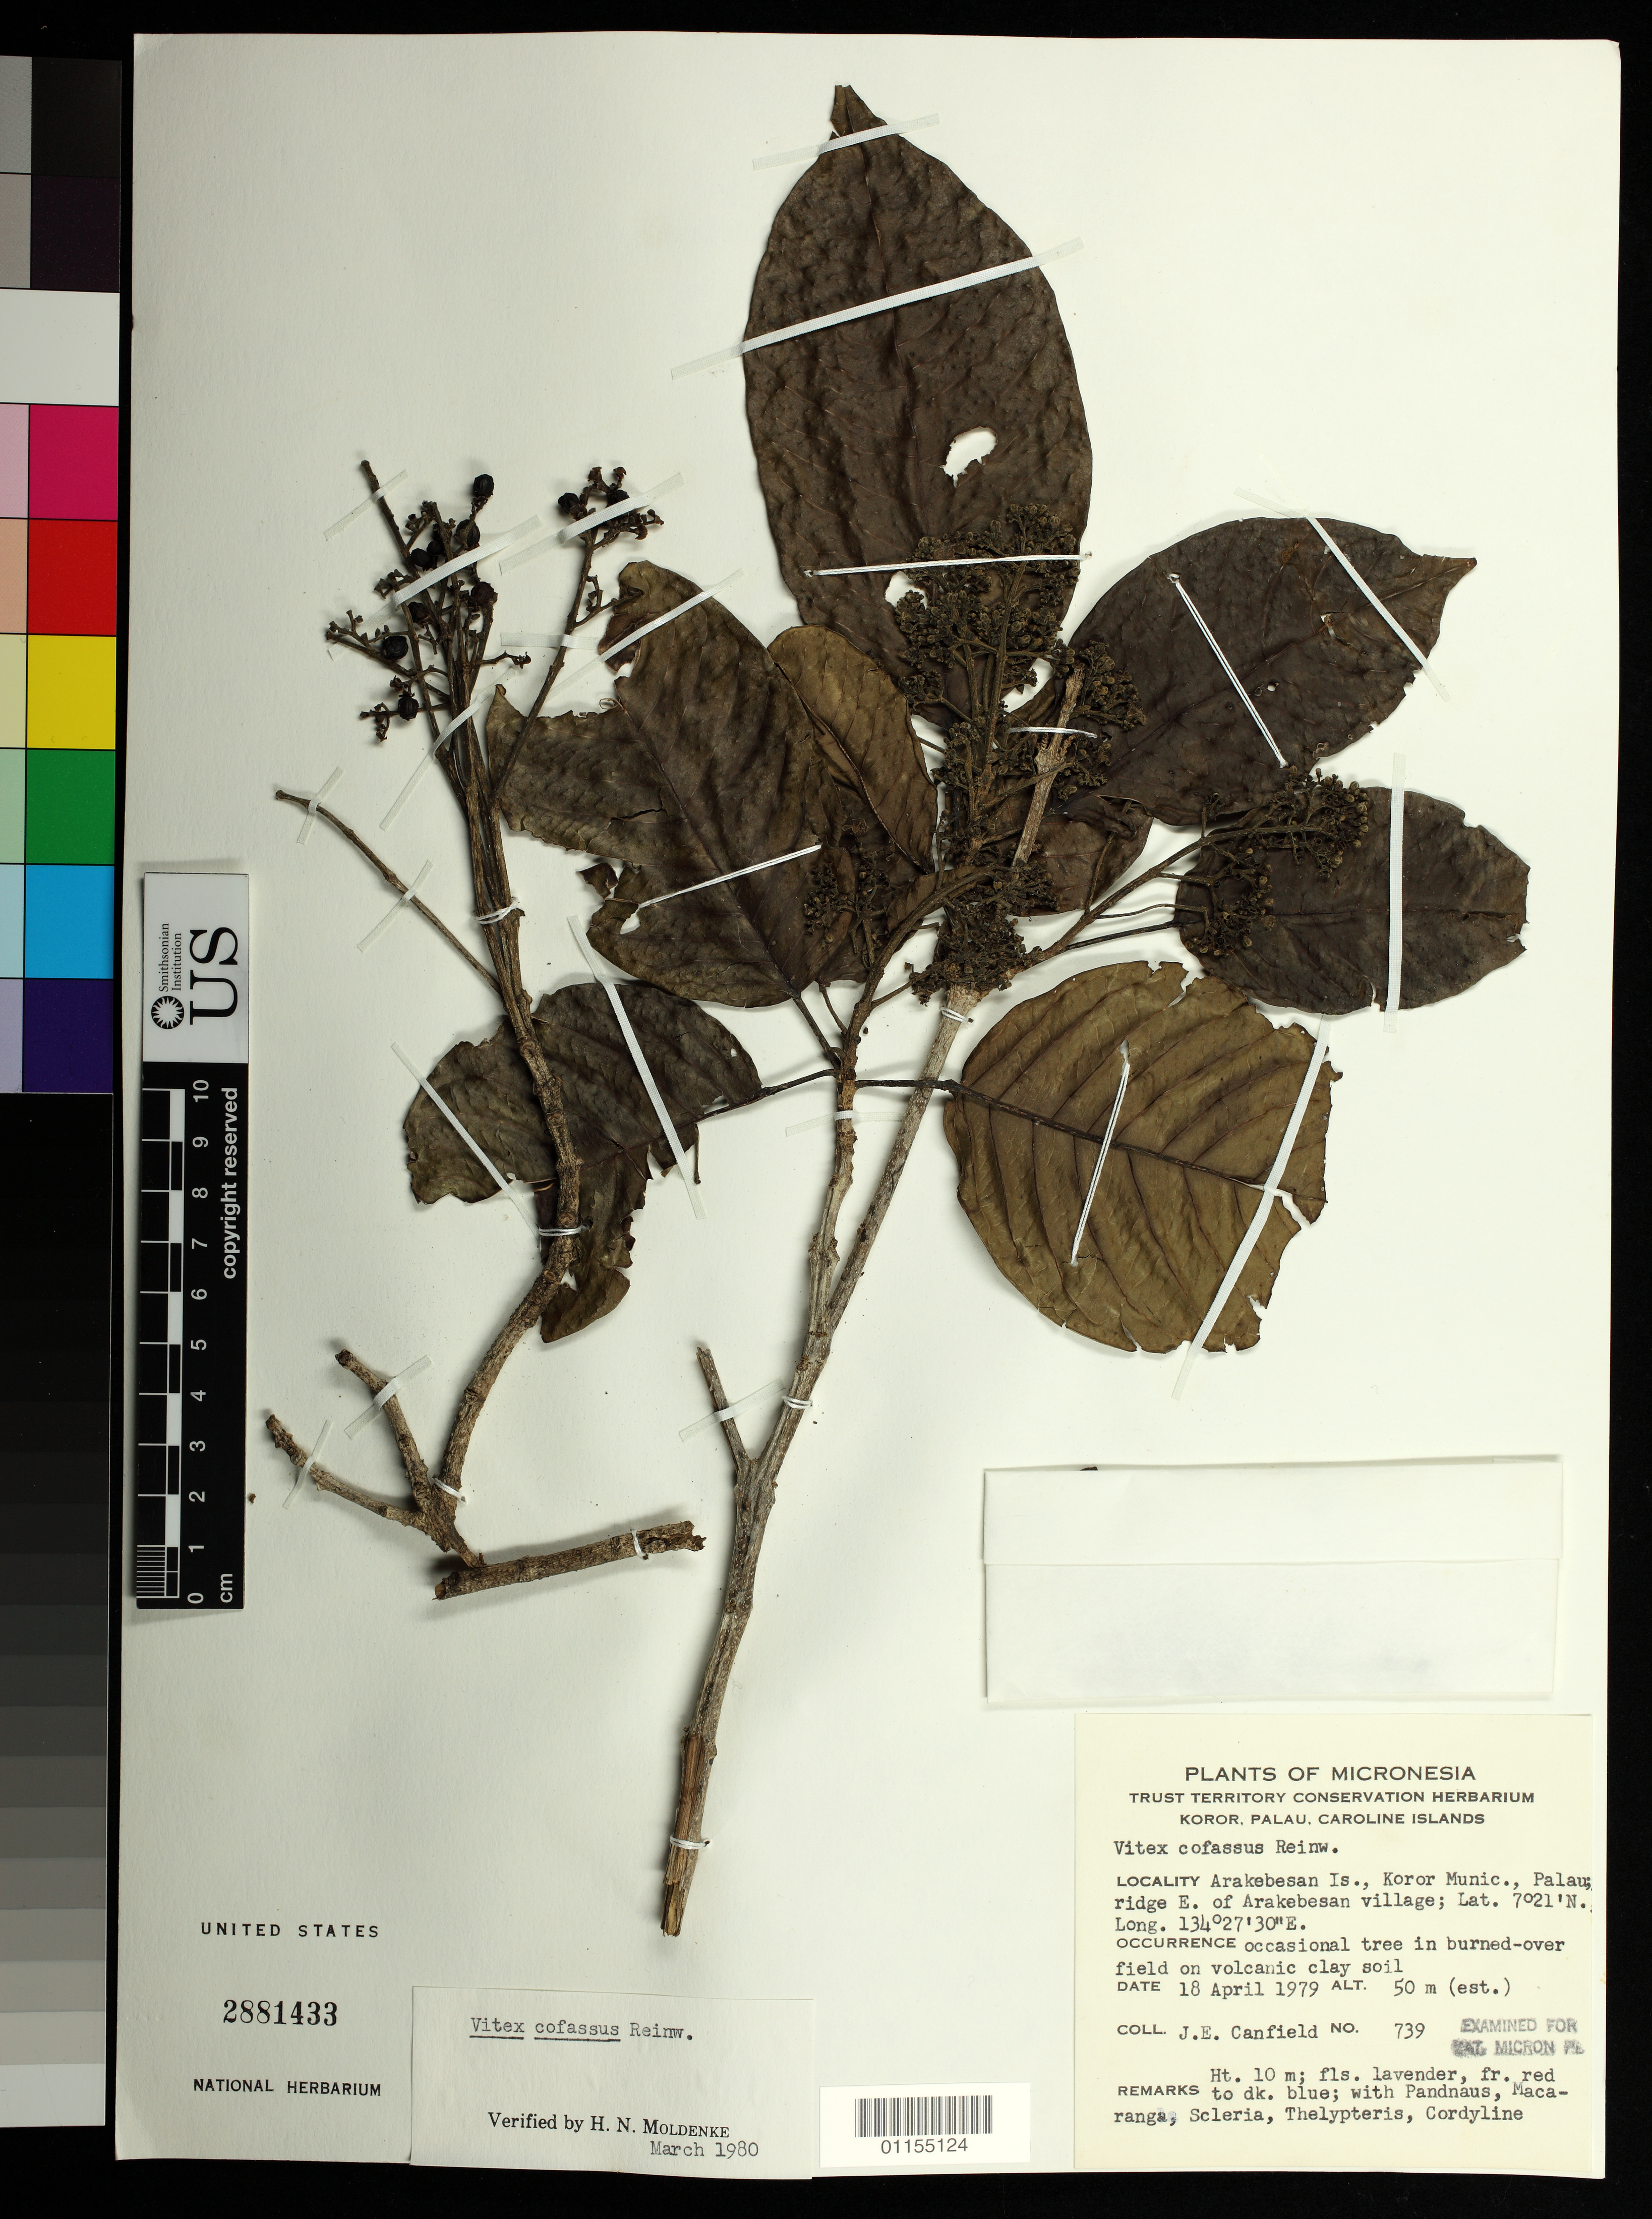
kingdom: Plantae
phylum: Tracheophyta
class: Magnoliopsida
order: Lamiales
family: Lamiaceae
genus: Vitex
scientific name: Vitex cofassus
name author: Reinw. ex Blume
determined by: Moldenke, H. N.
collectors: J. E. Canfield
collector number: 739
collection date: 1979-04-18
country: Palau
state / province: Koror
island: Ngerekebesang [Arakabesan] I.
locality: Arakebesan Is. Ridge E. of Arakebesan Village.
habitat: burned-over field.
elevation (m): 50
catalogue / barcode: US 2881433